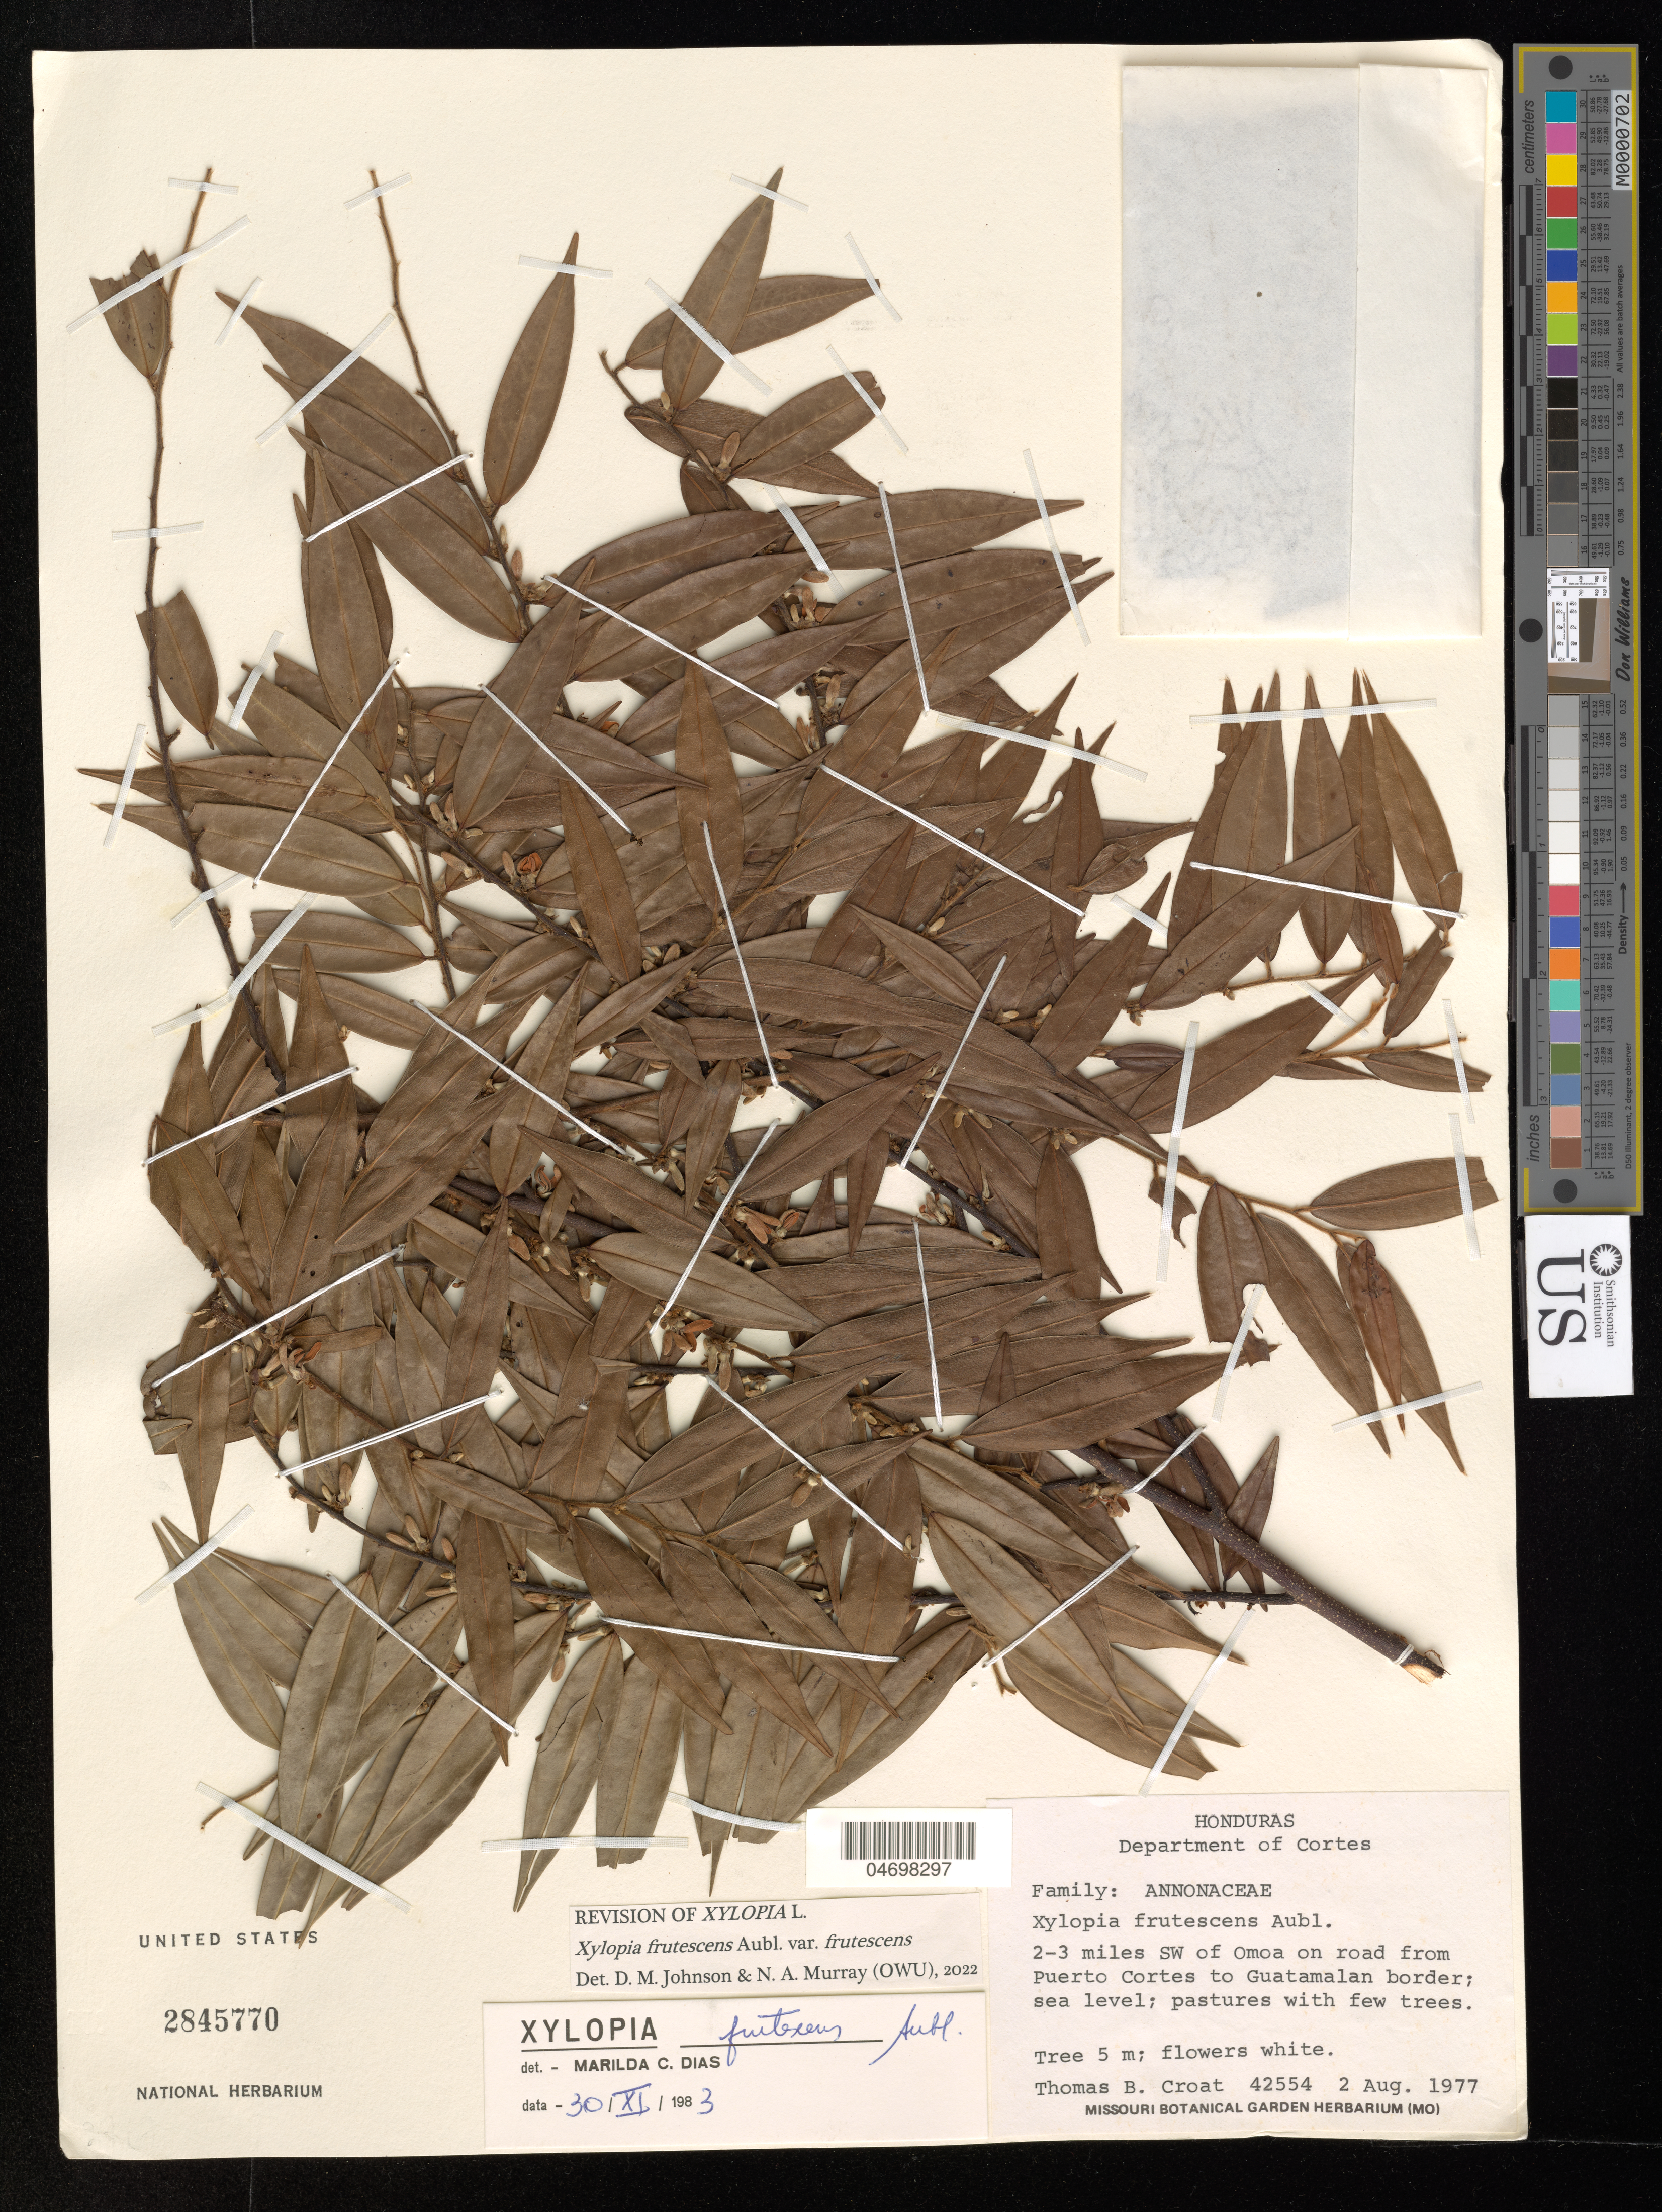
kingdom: Plantae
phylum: Tracheophyta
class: Magnoliopsida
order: Magnoliales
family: Annonaceae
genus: Xylopia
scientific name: Xylopia frutescens var. frutescens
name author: Aubl.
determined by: Johnson, D. M.; Murray, N. A.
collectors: T. B. Croat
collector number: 42554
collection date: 1977-08-02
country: Honduras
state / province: Cortes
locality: Department of Cortes. Ca 1 mile northeast of Omoa on road to Puerto Cortes.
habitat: Pastures with few trees.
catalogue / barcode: US 2845770